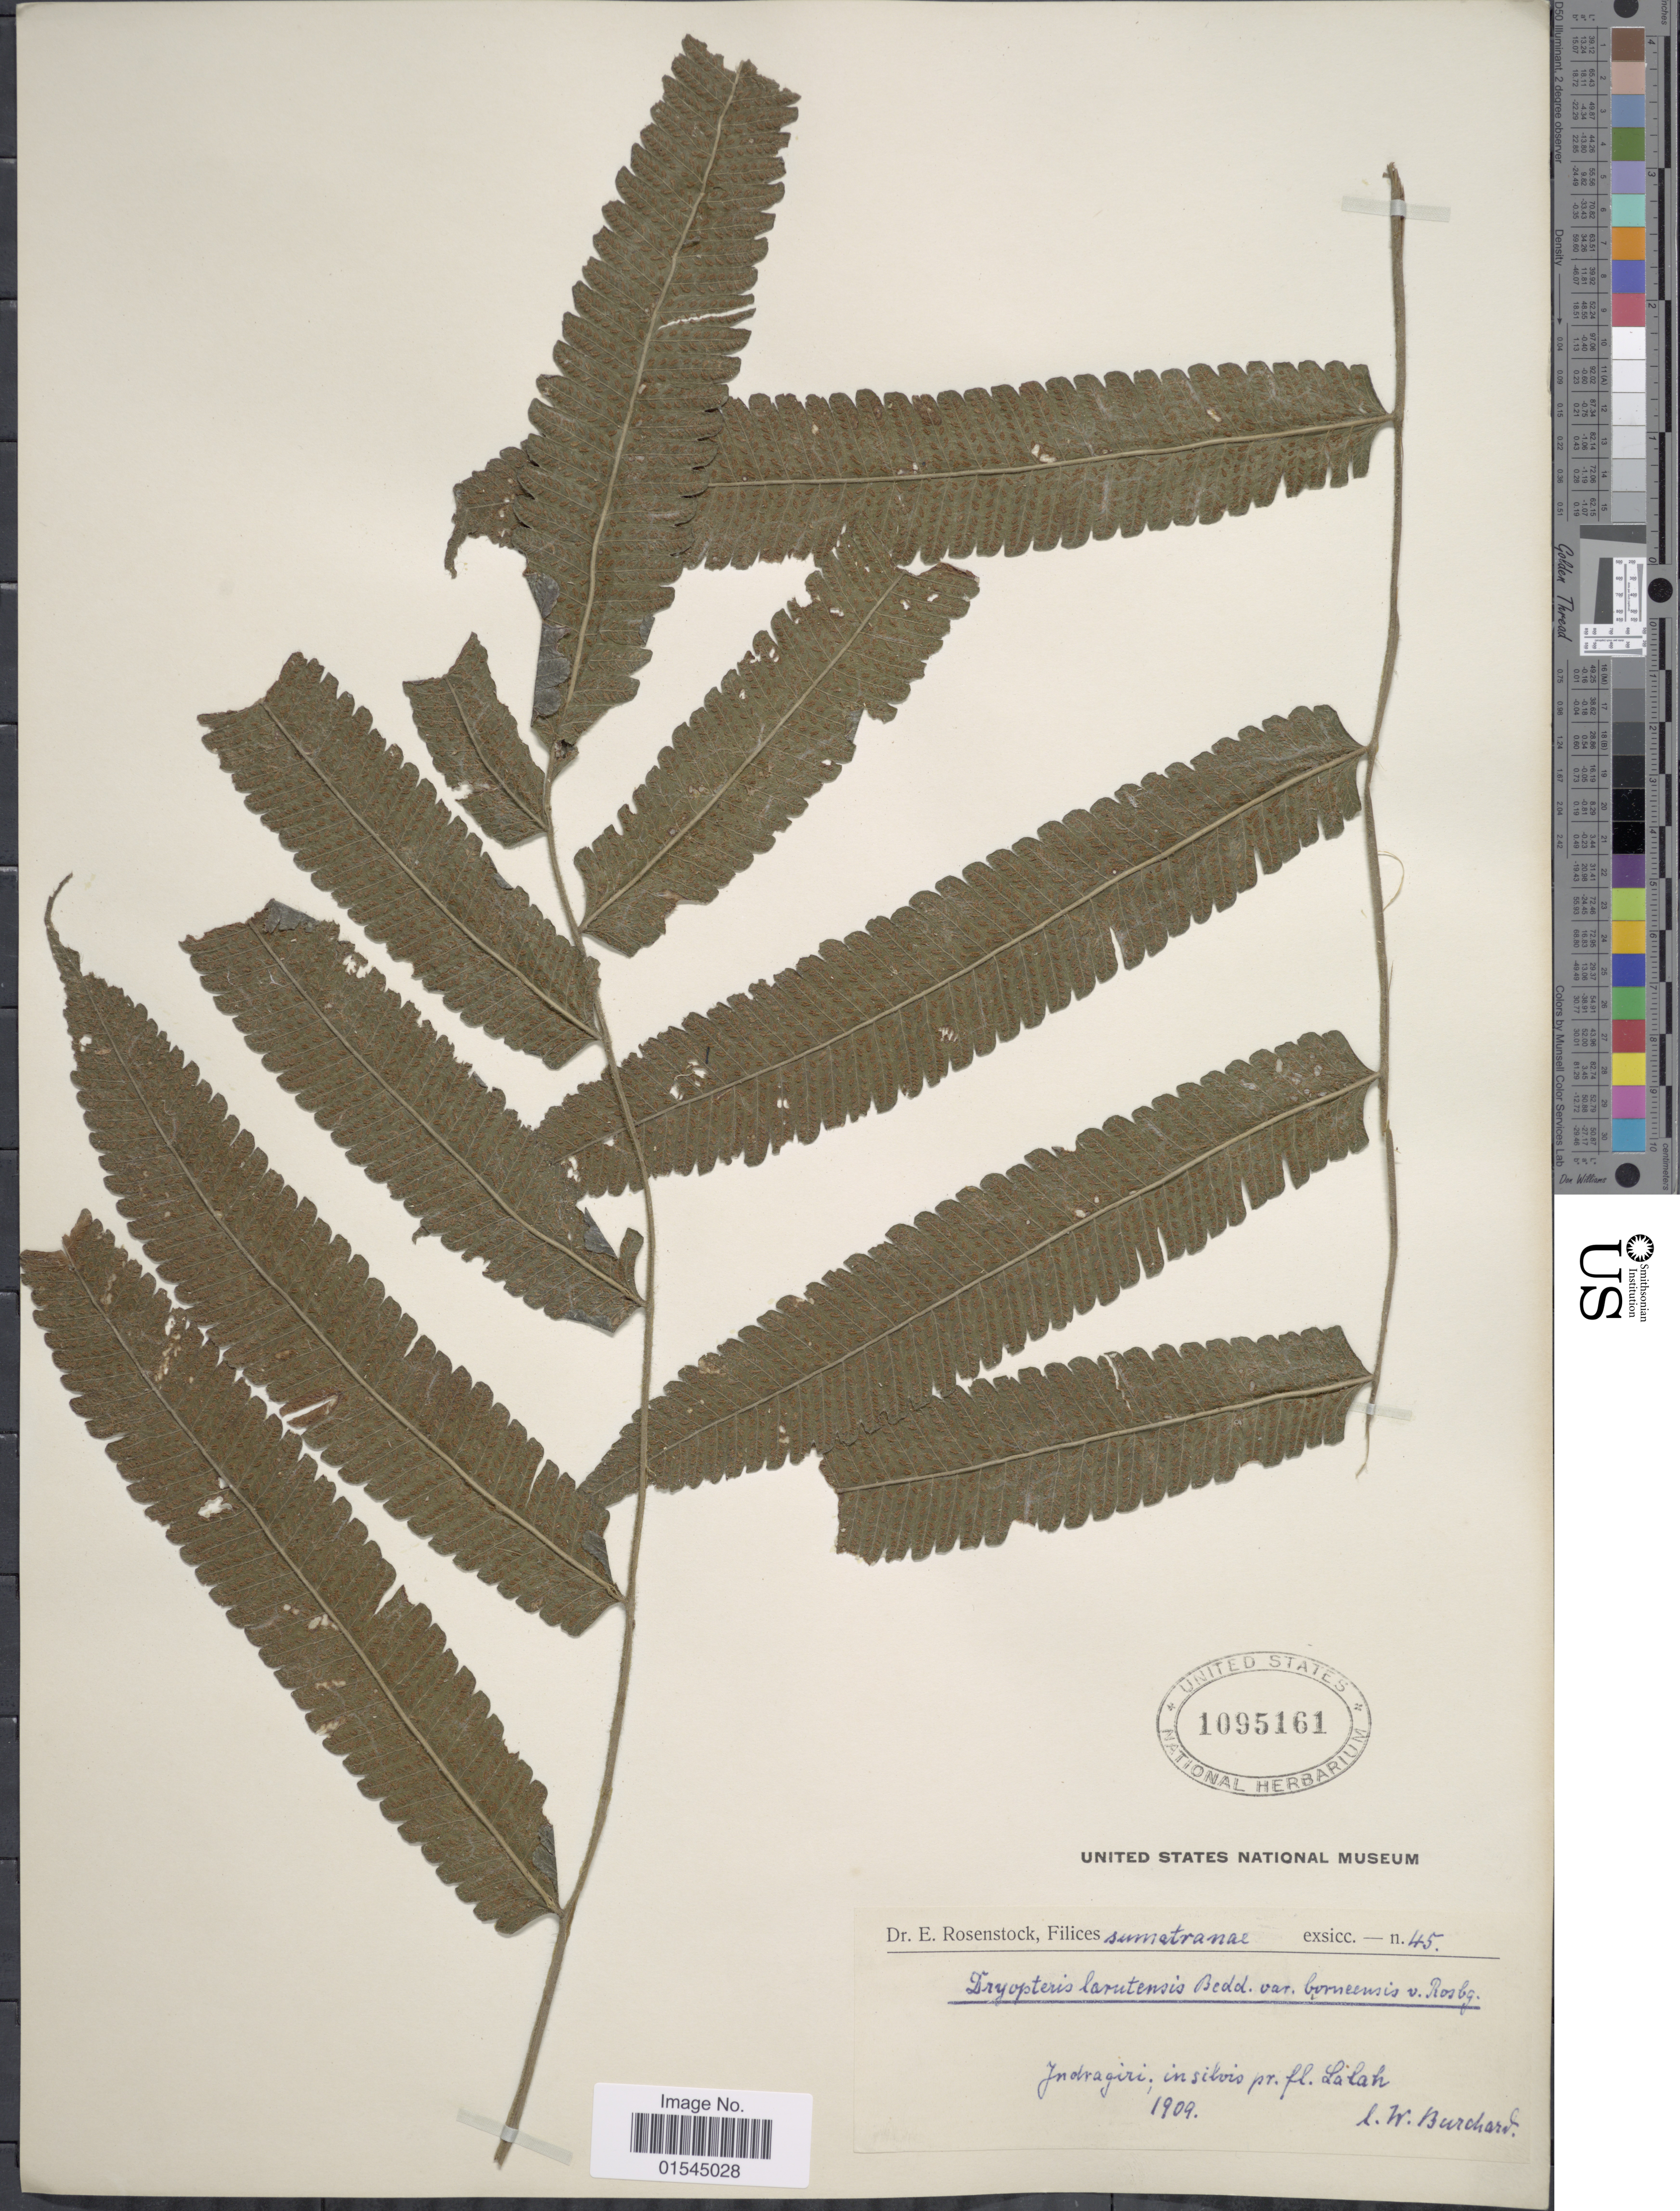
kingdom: Plantae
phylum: Tracheophyta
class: Polypodiopsida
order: Polypodiales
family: Thelypteridaceae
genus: Sphaerostephanos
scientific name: Sphaerostephanos larutensis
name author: (Bedd.) C. Chr.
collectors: L. Burcherd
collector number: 45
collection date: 1909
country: Indonesia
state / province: Sumatra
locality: Filices Sumatranae. Indragiri, in slivis pr. fl.Salah.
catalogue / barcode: US 1095161